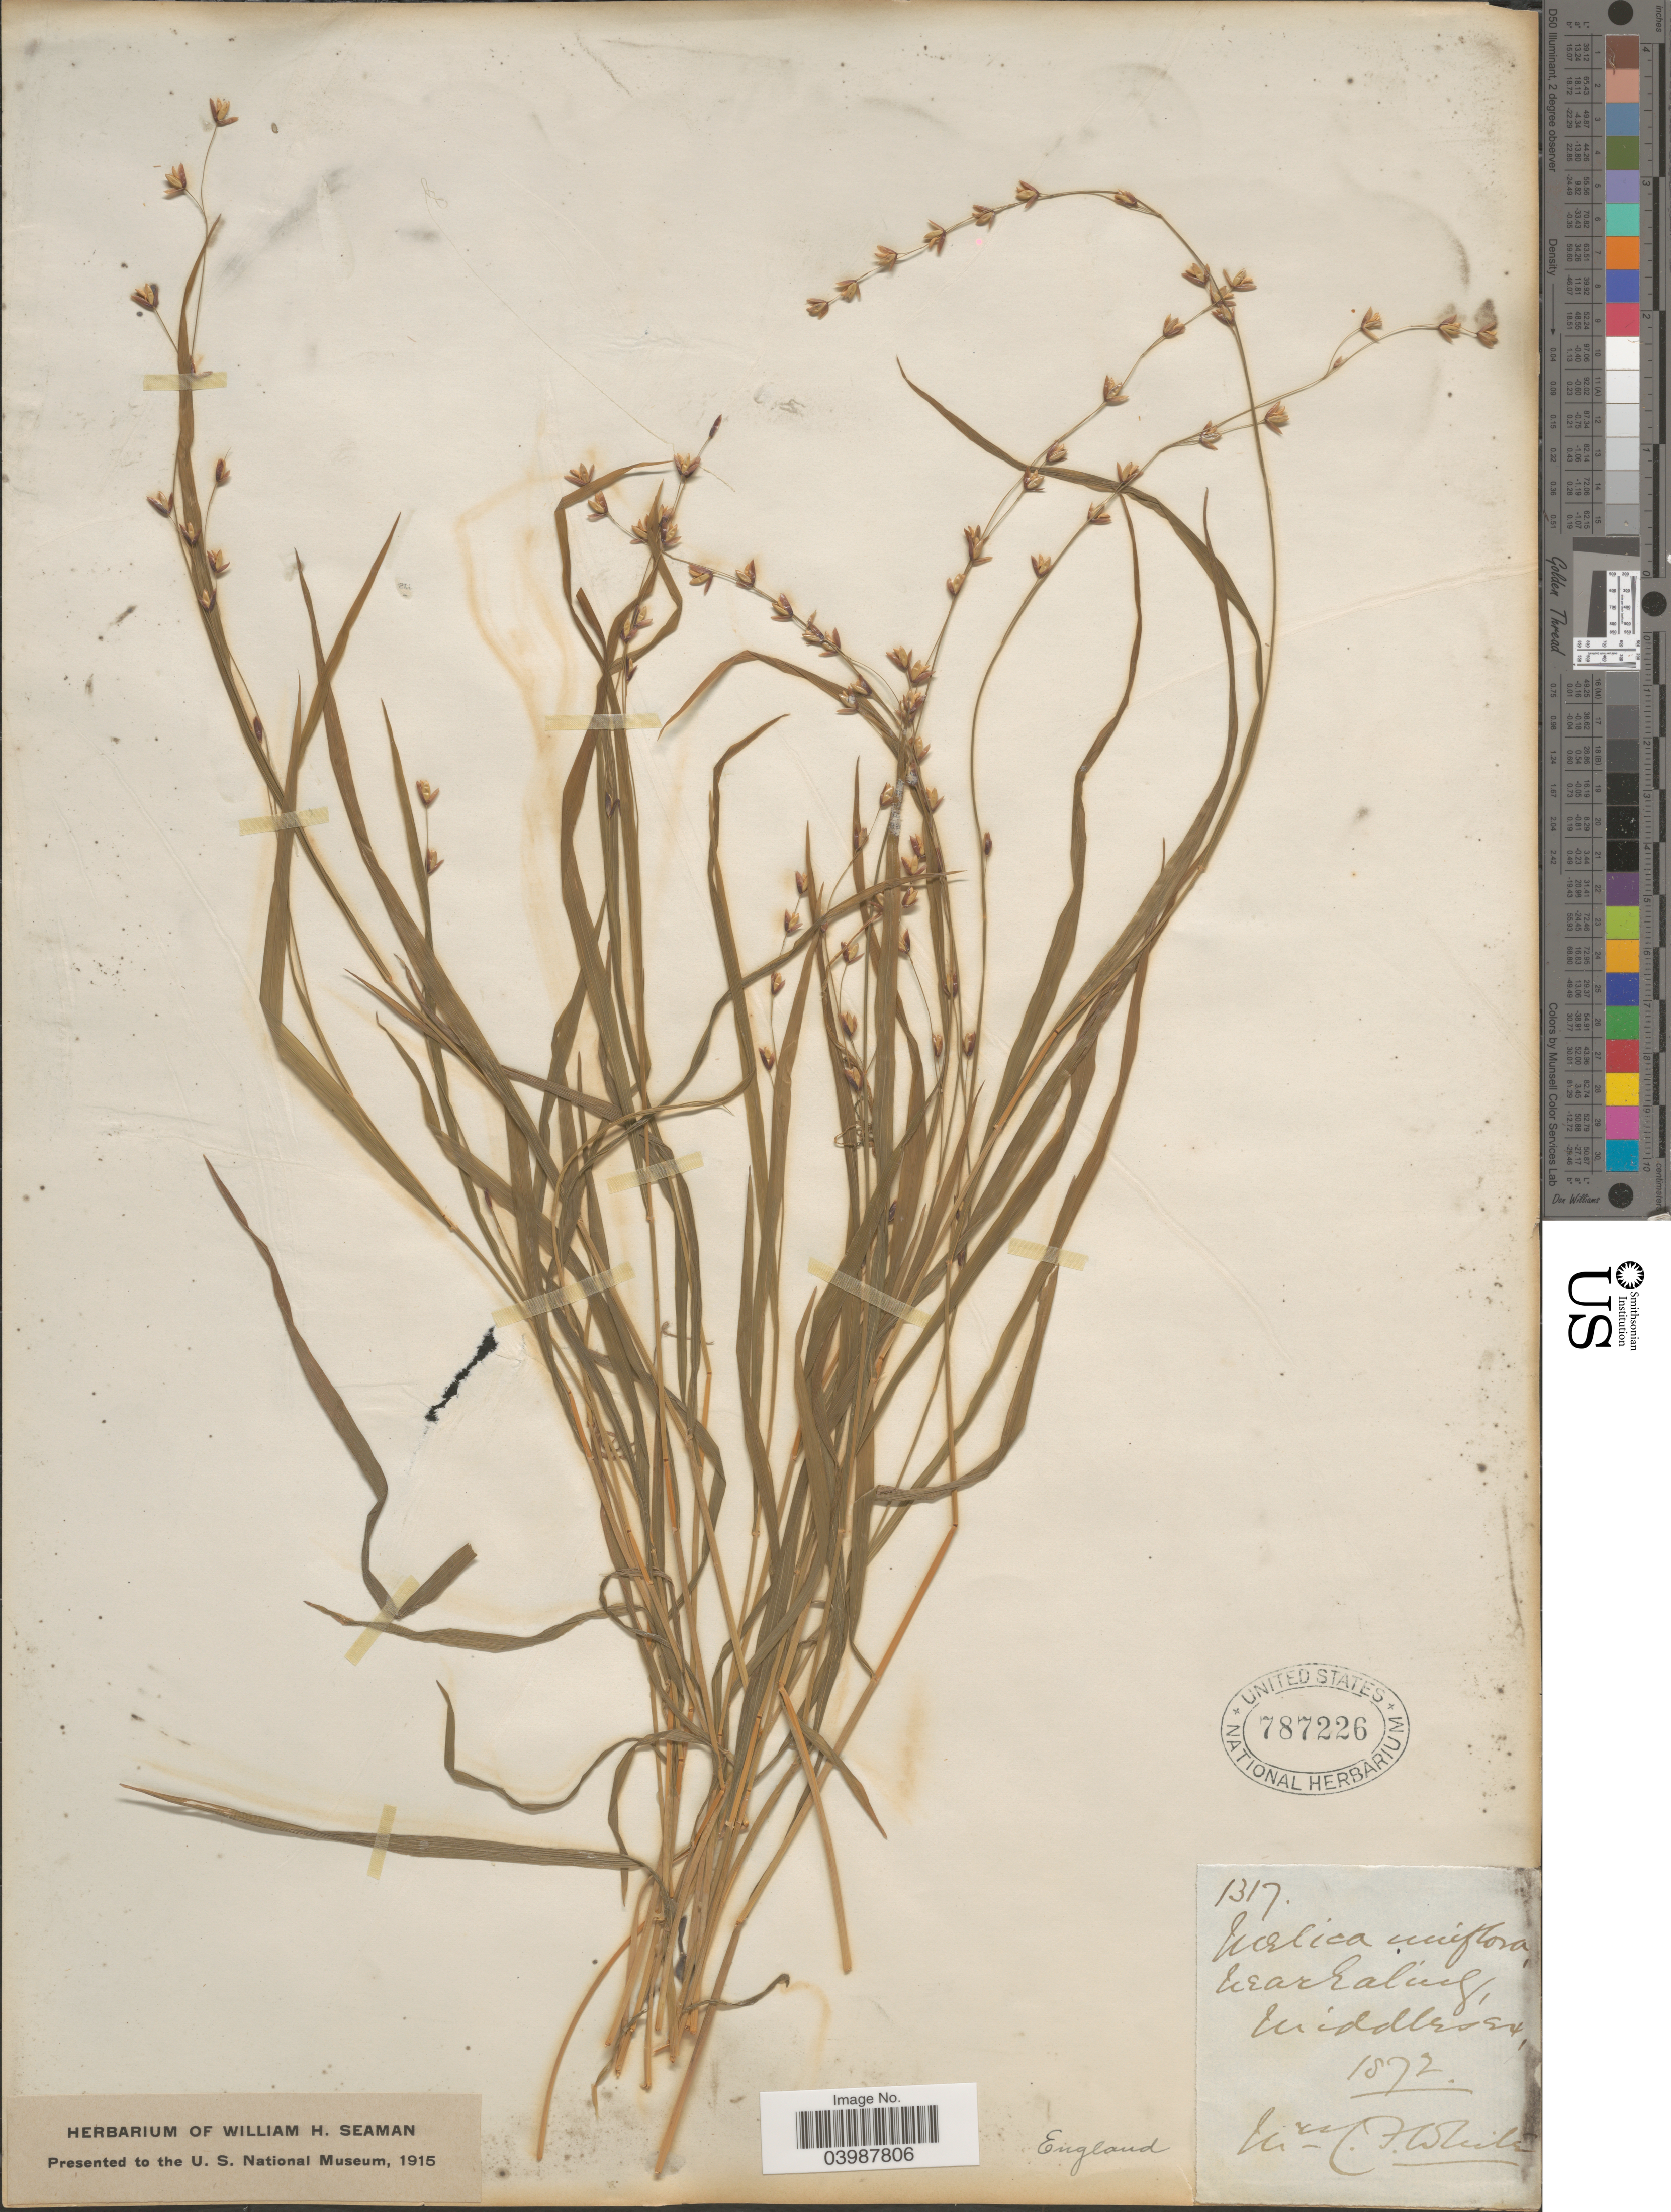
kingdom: Plantae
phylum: Tracheophyta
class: Liliopsida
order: Poales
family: Poaceae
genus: Melica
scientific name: Melica uniflora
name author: Retz.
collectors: W. White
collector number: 1317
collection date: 1872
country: United Kingdom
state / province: England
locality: Near Galiuf, Middlesex.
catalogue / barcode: US 787226